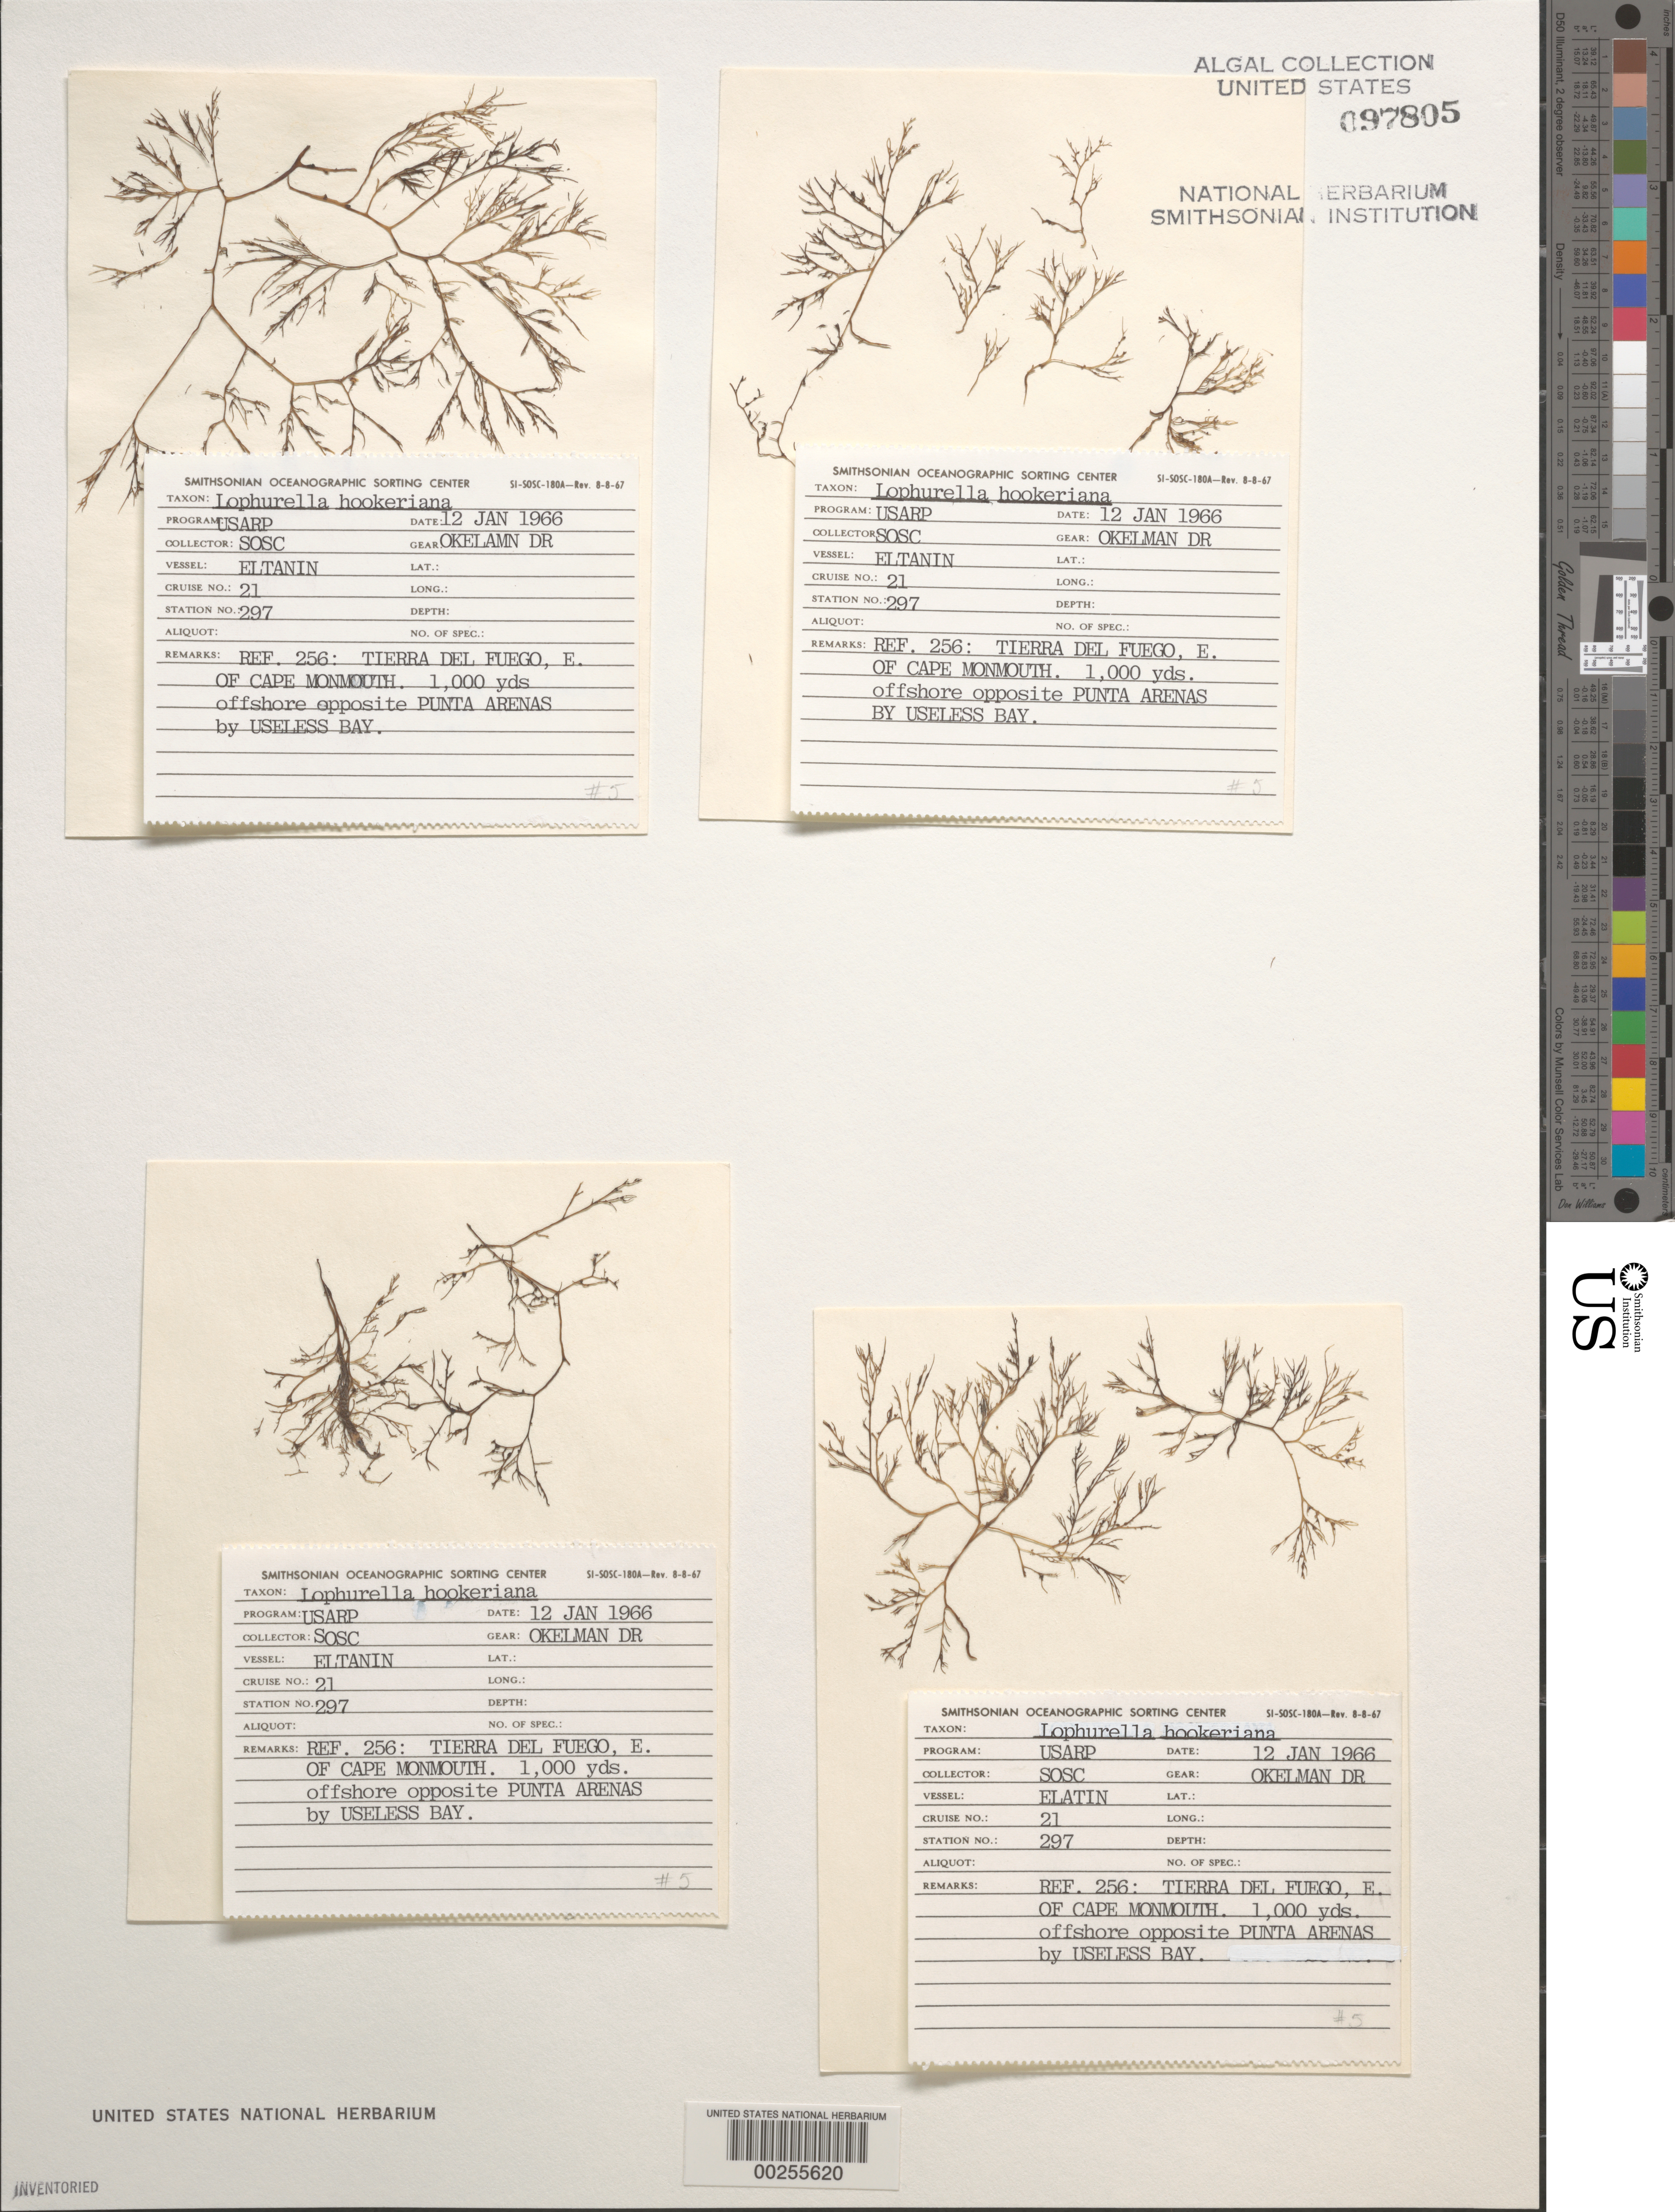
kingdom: Plantae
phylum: Rhodophyta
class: Florideophyceae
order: Ceramiales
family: Rhodomelaceae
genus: Lophurella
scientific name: Lophurella hookeriana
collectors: SOSC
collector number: Station 297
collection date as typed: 12 Jan 1966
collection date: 1966-01-12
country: Chile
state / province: Magallanes y de la Antártica Chilena (XII)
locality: Tierra del Fuego, east of Cape Monmouth, opposite Punta Arenas by Useless Bay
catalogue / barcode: US 97805